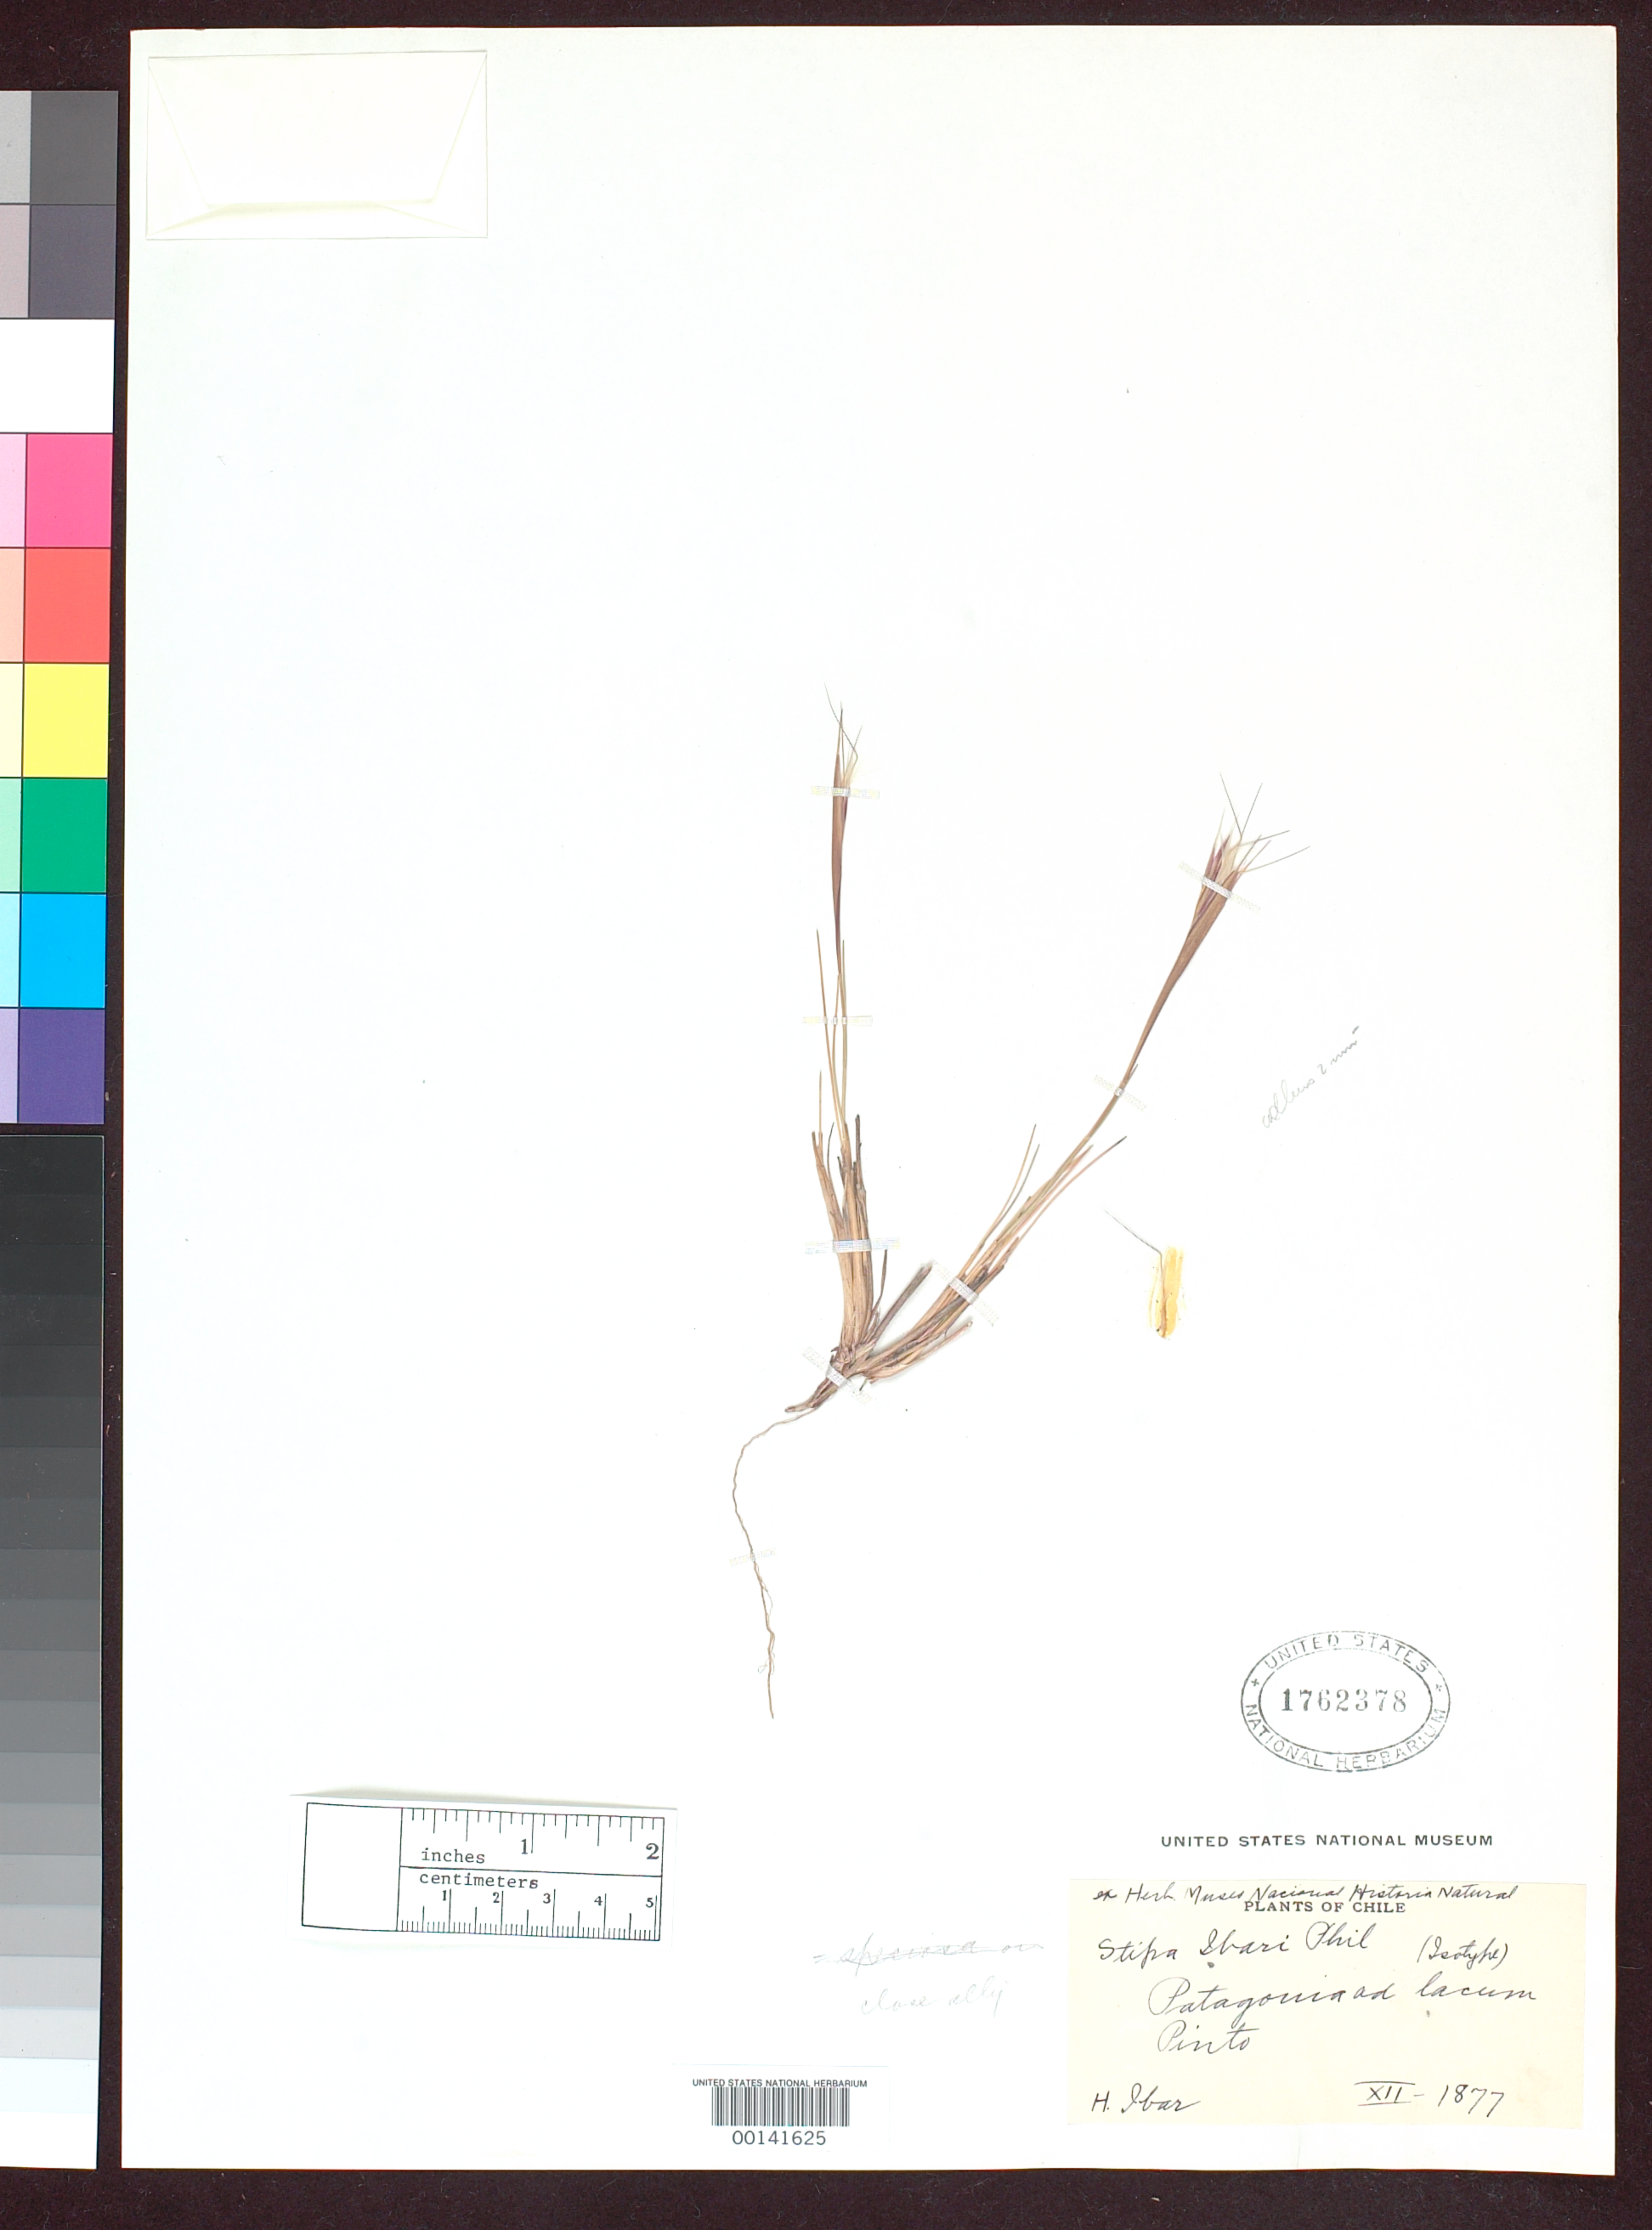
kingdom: Plantae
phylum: Tracheophyta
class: Liliopsida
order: Poales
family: Poaceae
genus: Stipa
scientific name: Stipa ibari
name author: Phil.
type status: Isotype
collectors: H. Ibar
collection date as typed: Dec 1877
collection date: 1877-12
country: Chile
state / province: Magallanes y de la Antártica Chilena (XII)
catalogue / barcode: US 1762378